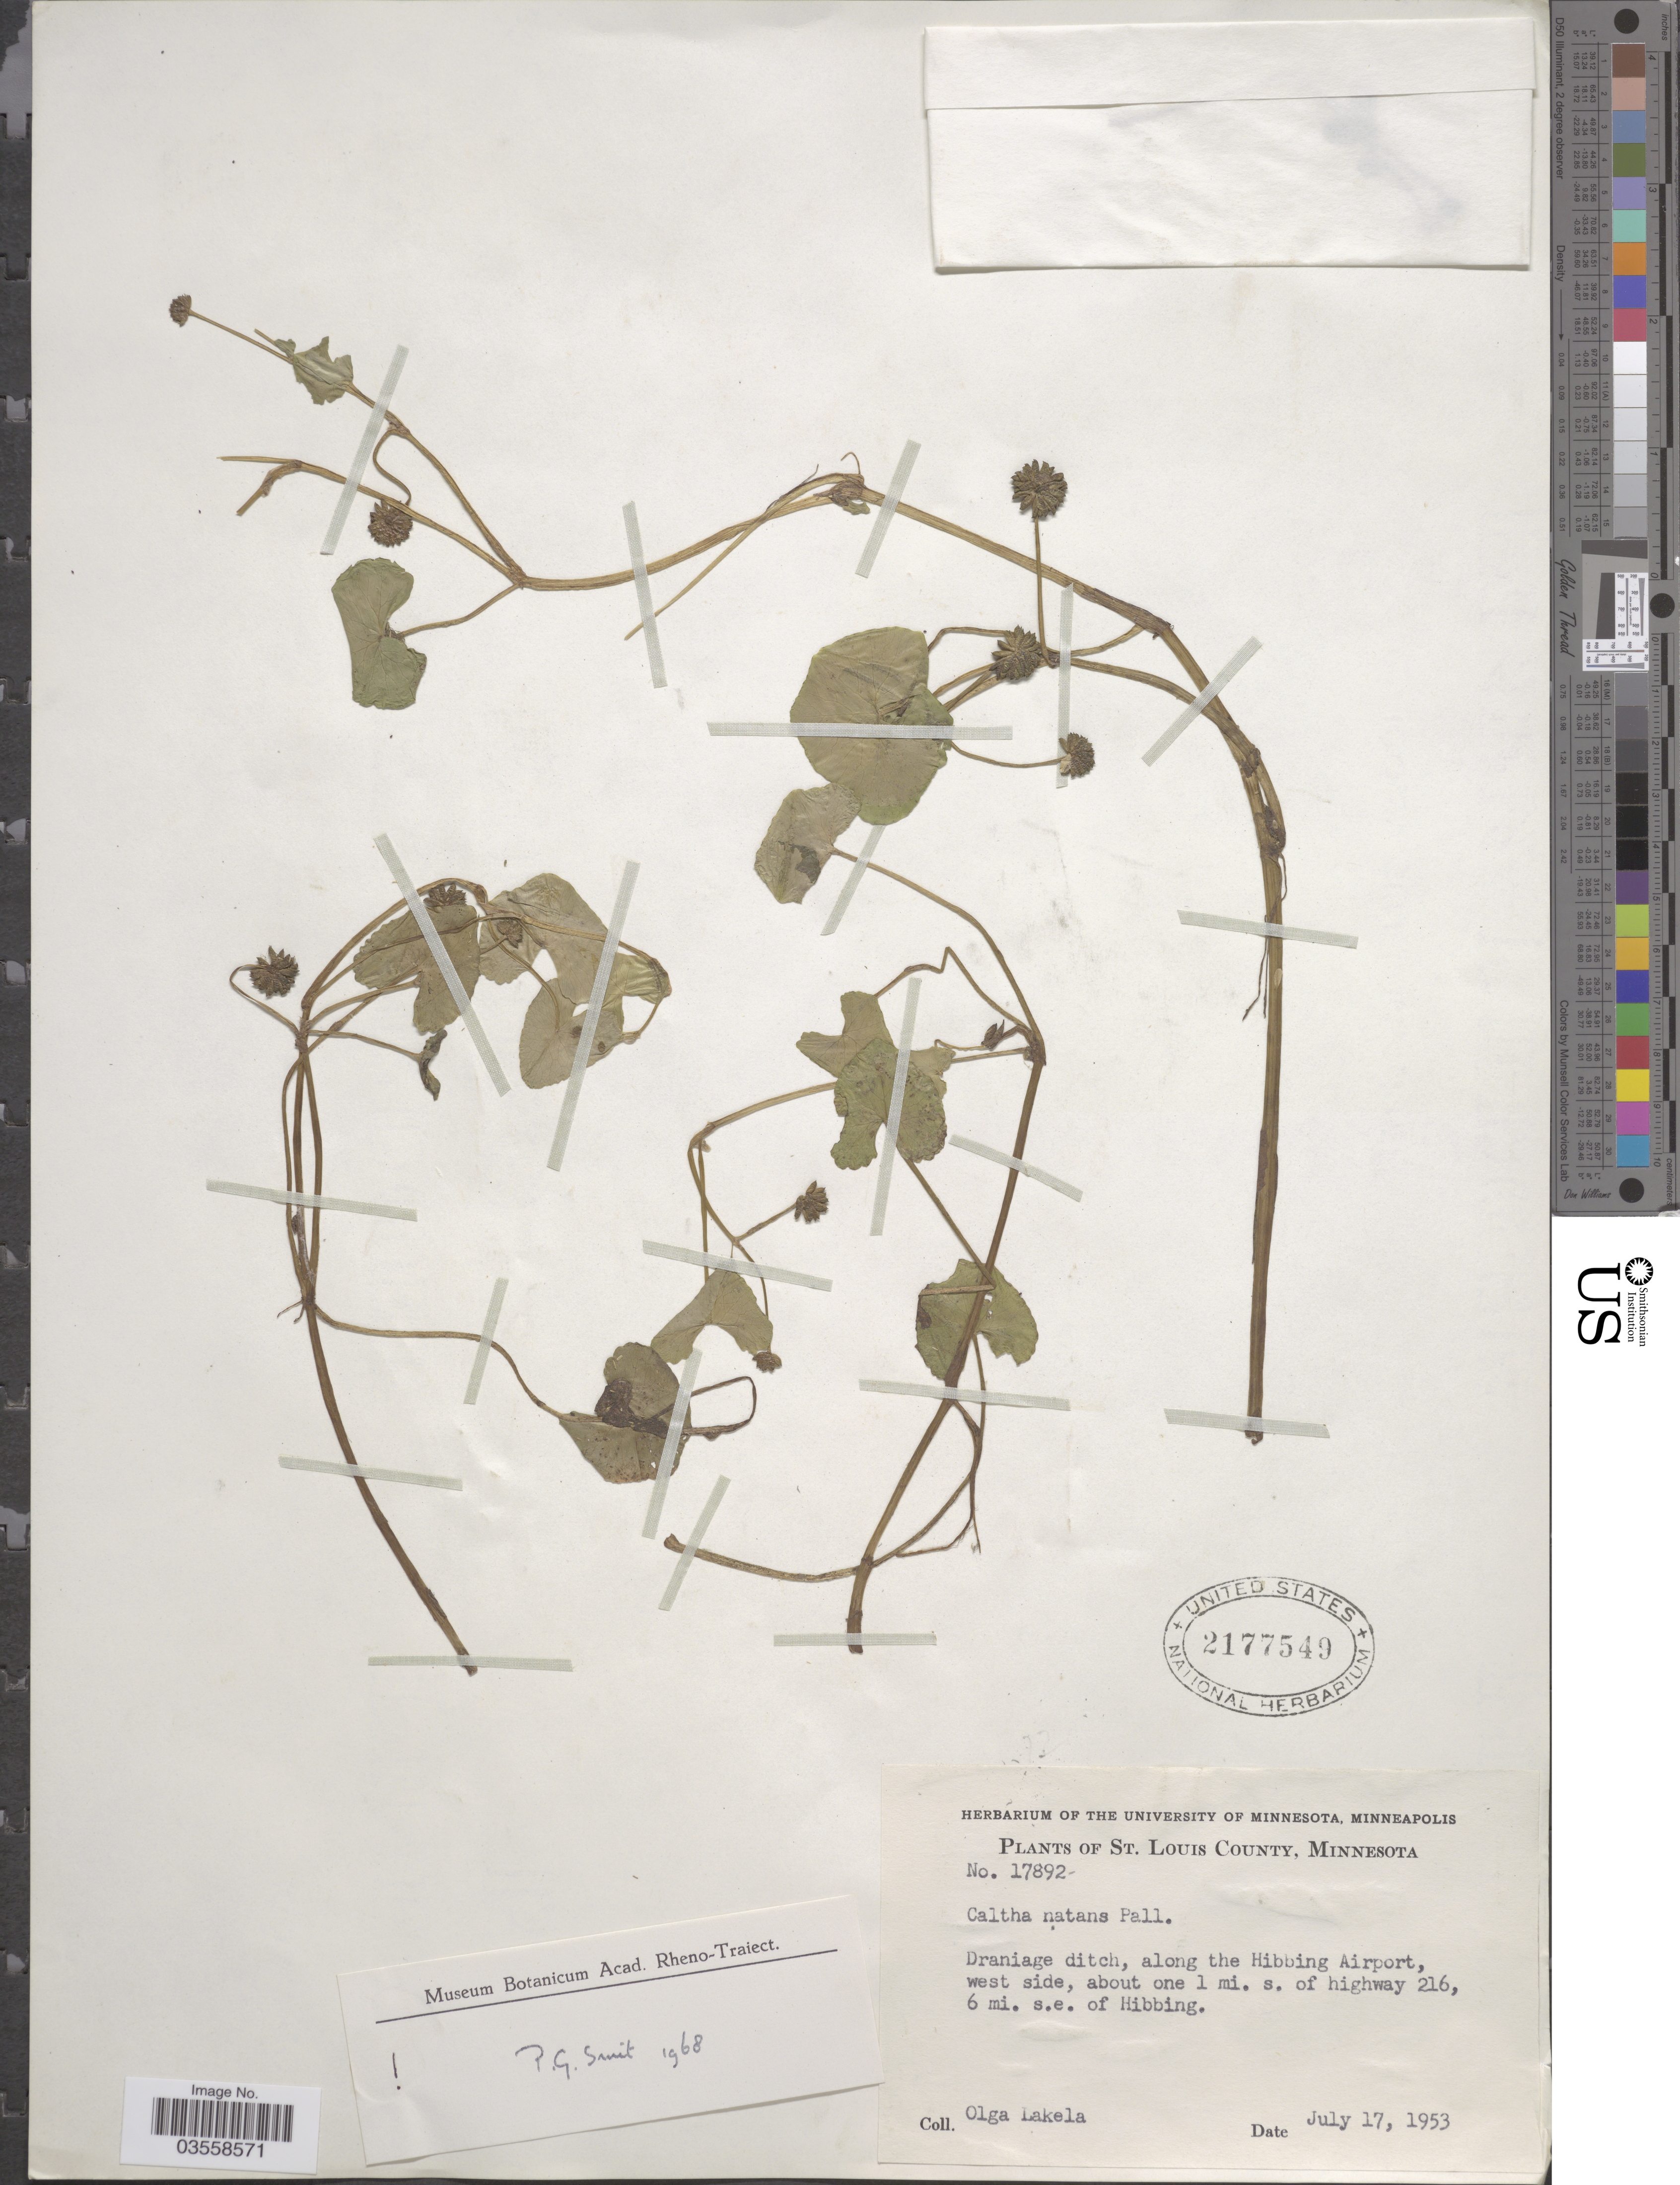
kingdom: Plantae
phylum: Tracheophyta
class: Magnoliopsida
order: Ranunculales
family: Ranunculaceae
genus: Caltha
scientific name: Caltha natans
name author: Pall.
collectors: O. K. Lakela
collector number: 17892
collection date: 1953-07-17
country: United States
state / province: Minnesota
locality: St. Louis County. Drainage ditch, along the Hibbing Airport, west side, about one 1 mi. s. of highway 216, 6 mi. s.e. of Hibbing.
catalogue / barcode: US 2177549